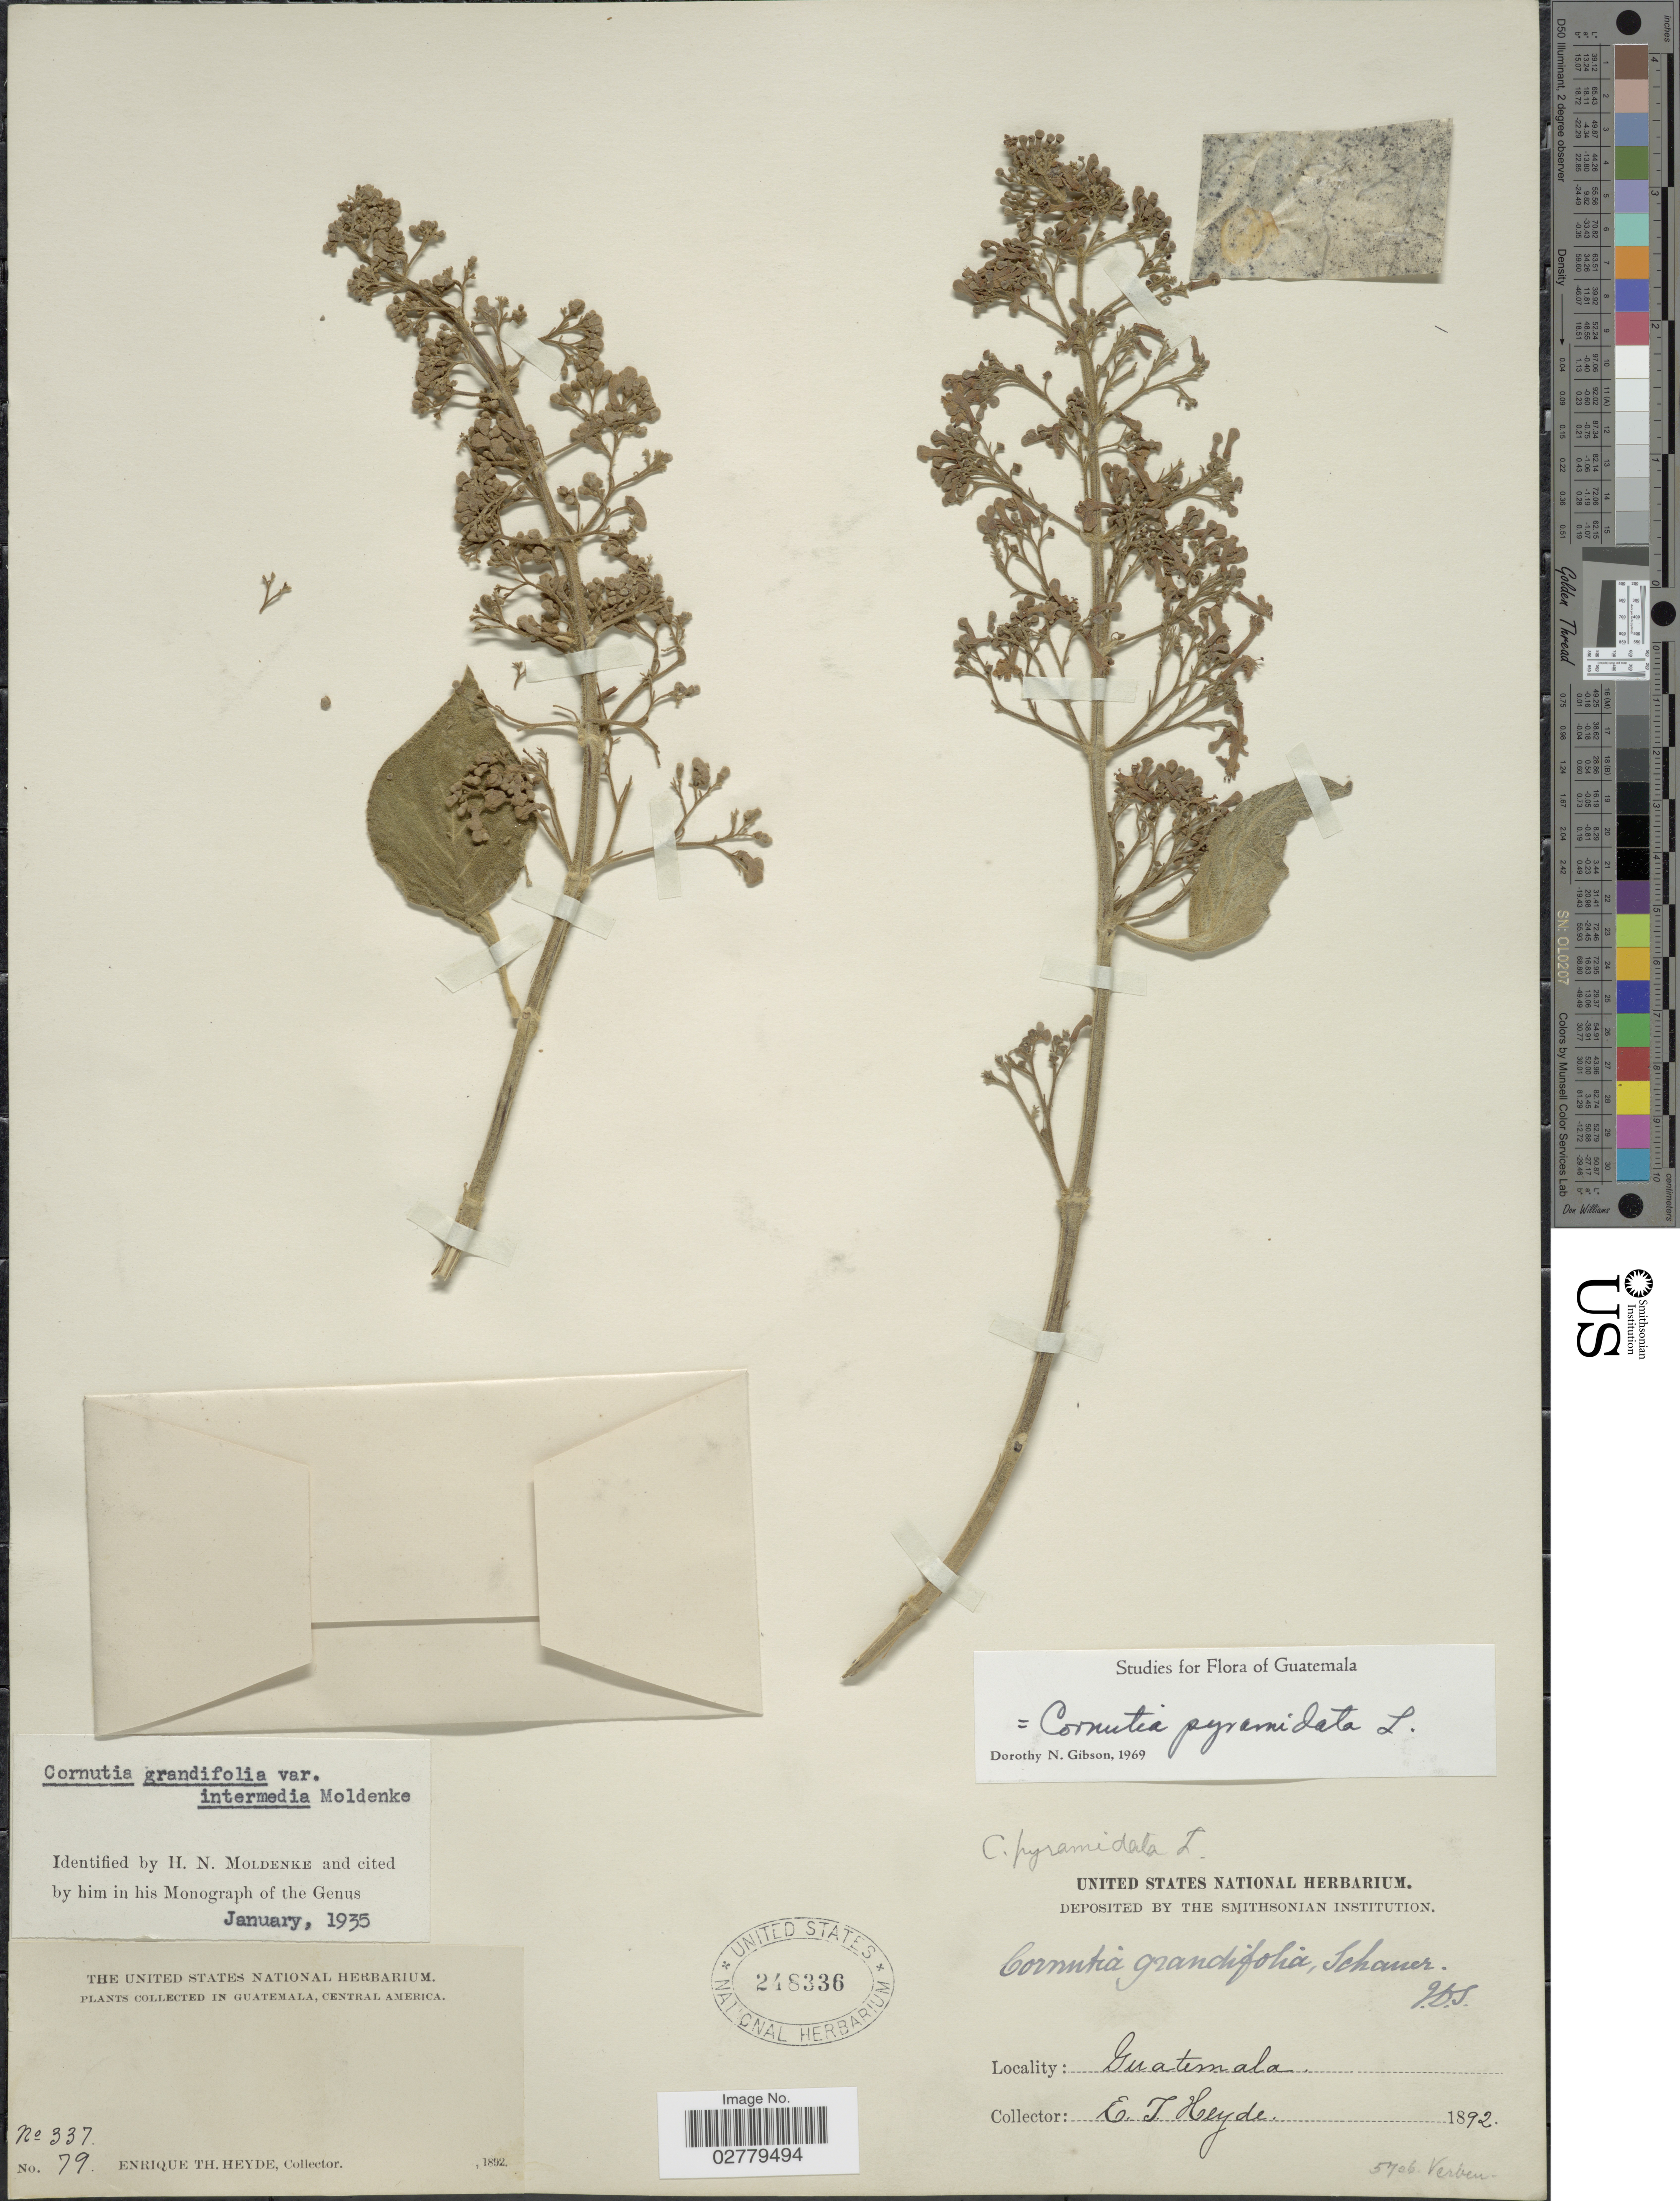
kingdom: Plantae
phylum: Tracheophyta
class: Magnoliopsida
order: Lamiales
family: Lamiaceae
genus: Cornutia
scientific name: Cornutia grandifolia var. intermedia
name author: Moldenke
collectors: E. T. Heyde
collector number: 337/79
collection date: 1892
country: Guatemala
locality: Central America.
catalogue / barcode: US 248336